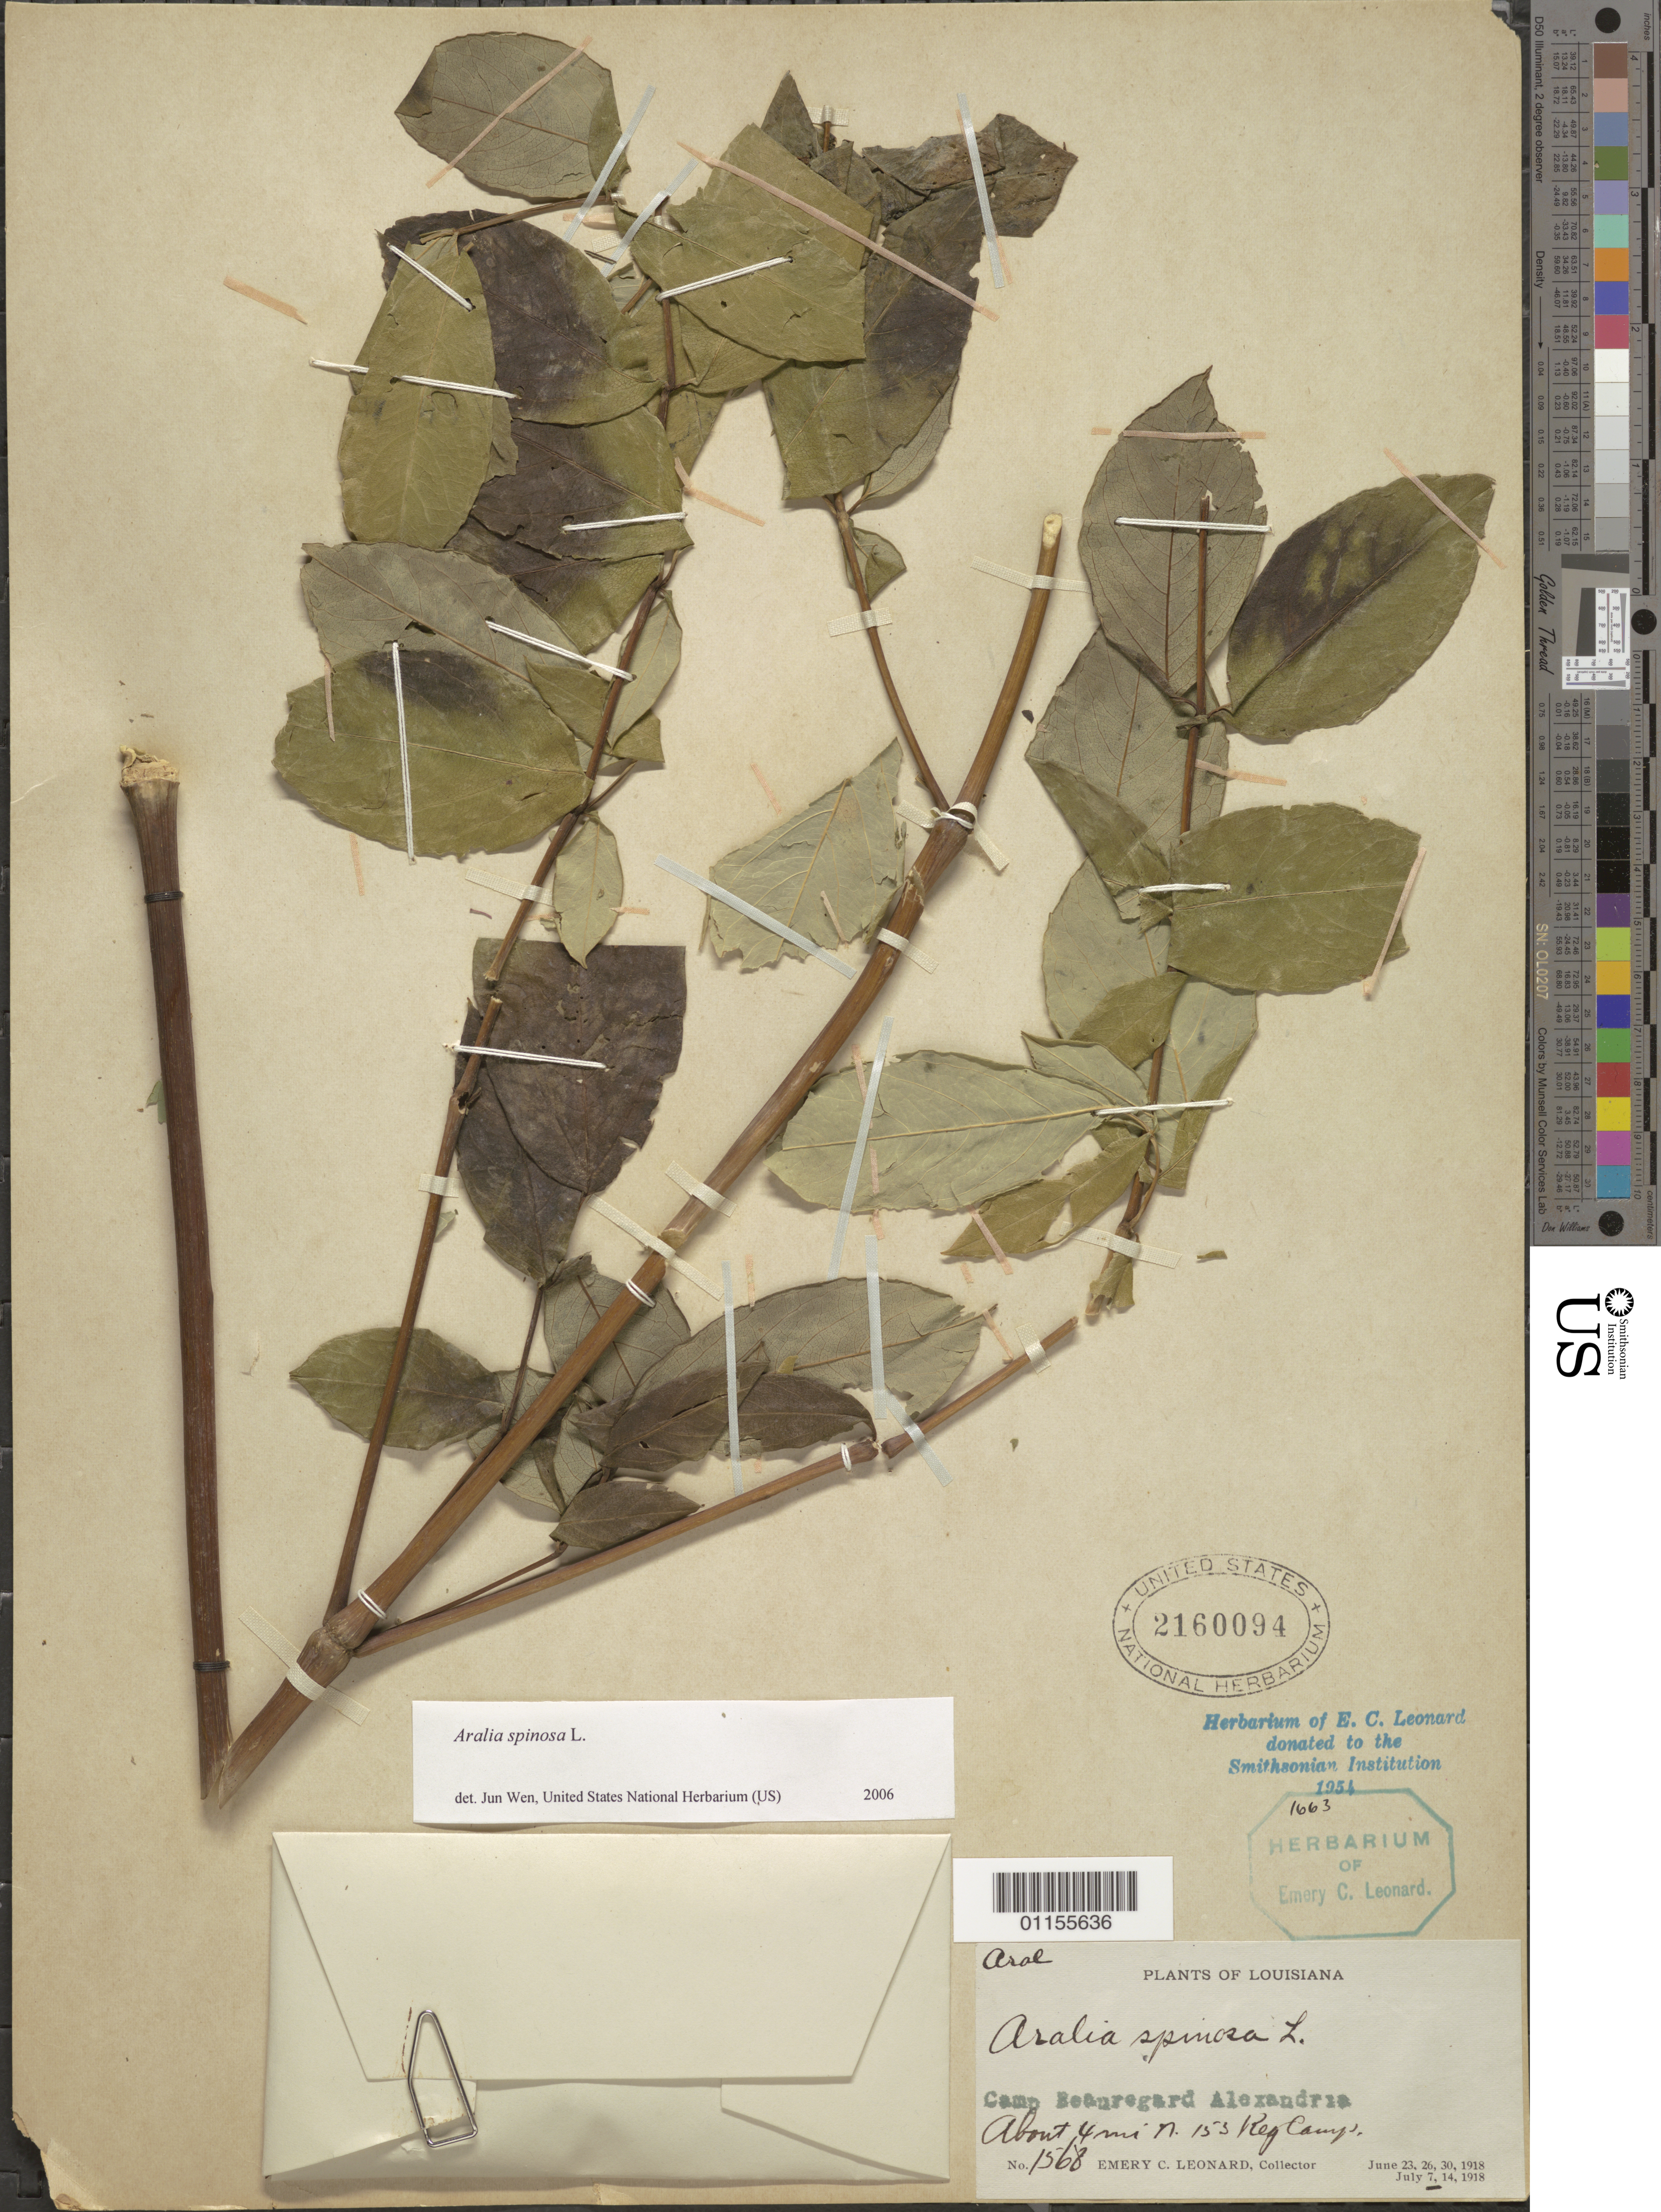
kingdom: Plantae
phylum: Tracheophyta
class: Magnoliopsida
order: Apiales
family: Araliaceae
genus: Aralia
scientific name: Aralia spinosa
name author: L.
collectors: E. C. Leonard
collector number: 1568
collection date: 1918-07-07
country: United States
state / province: Louisiana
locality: Camp Beauregard. Alexandria.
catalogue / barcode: US 2160094